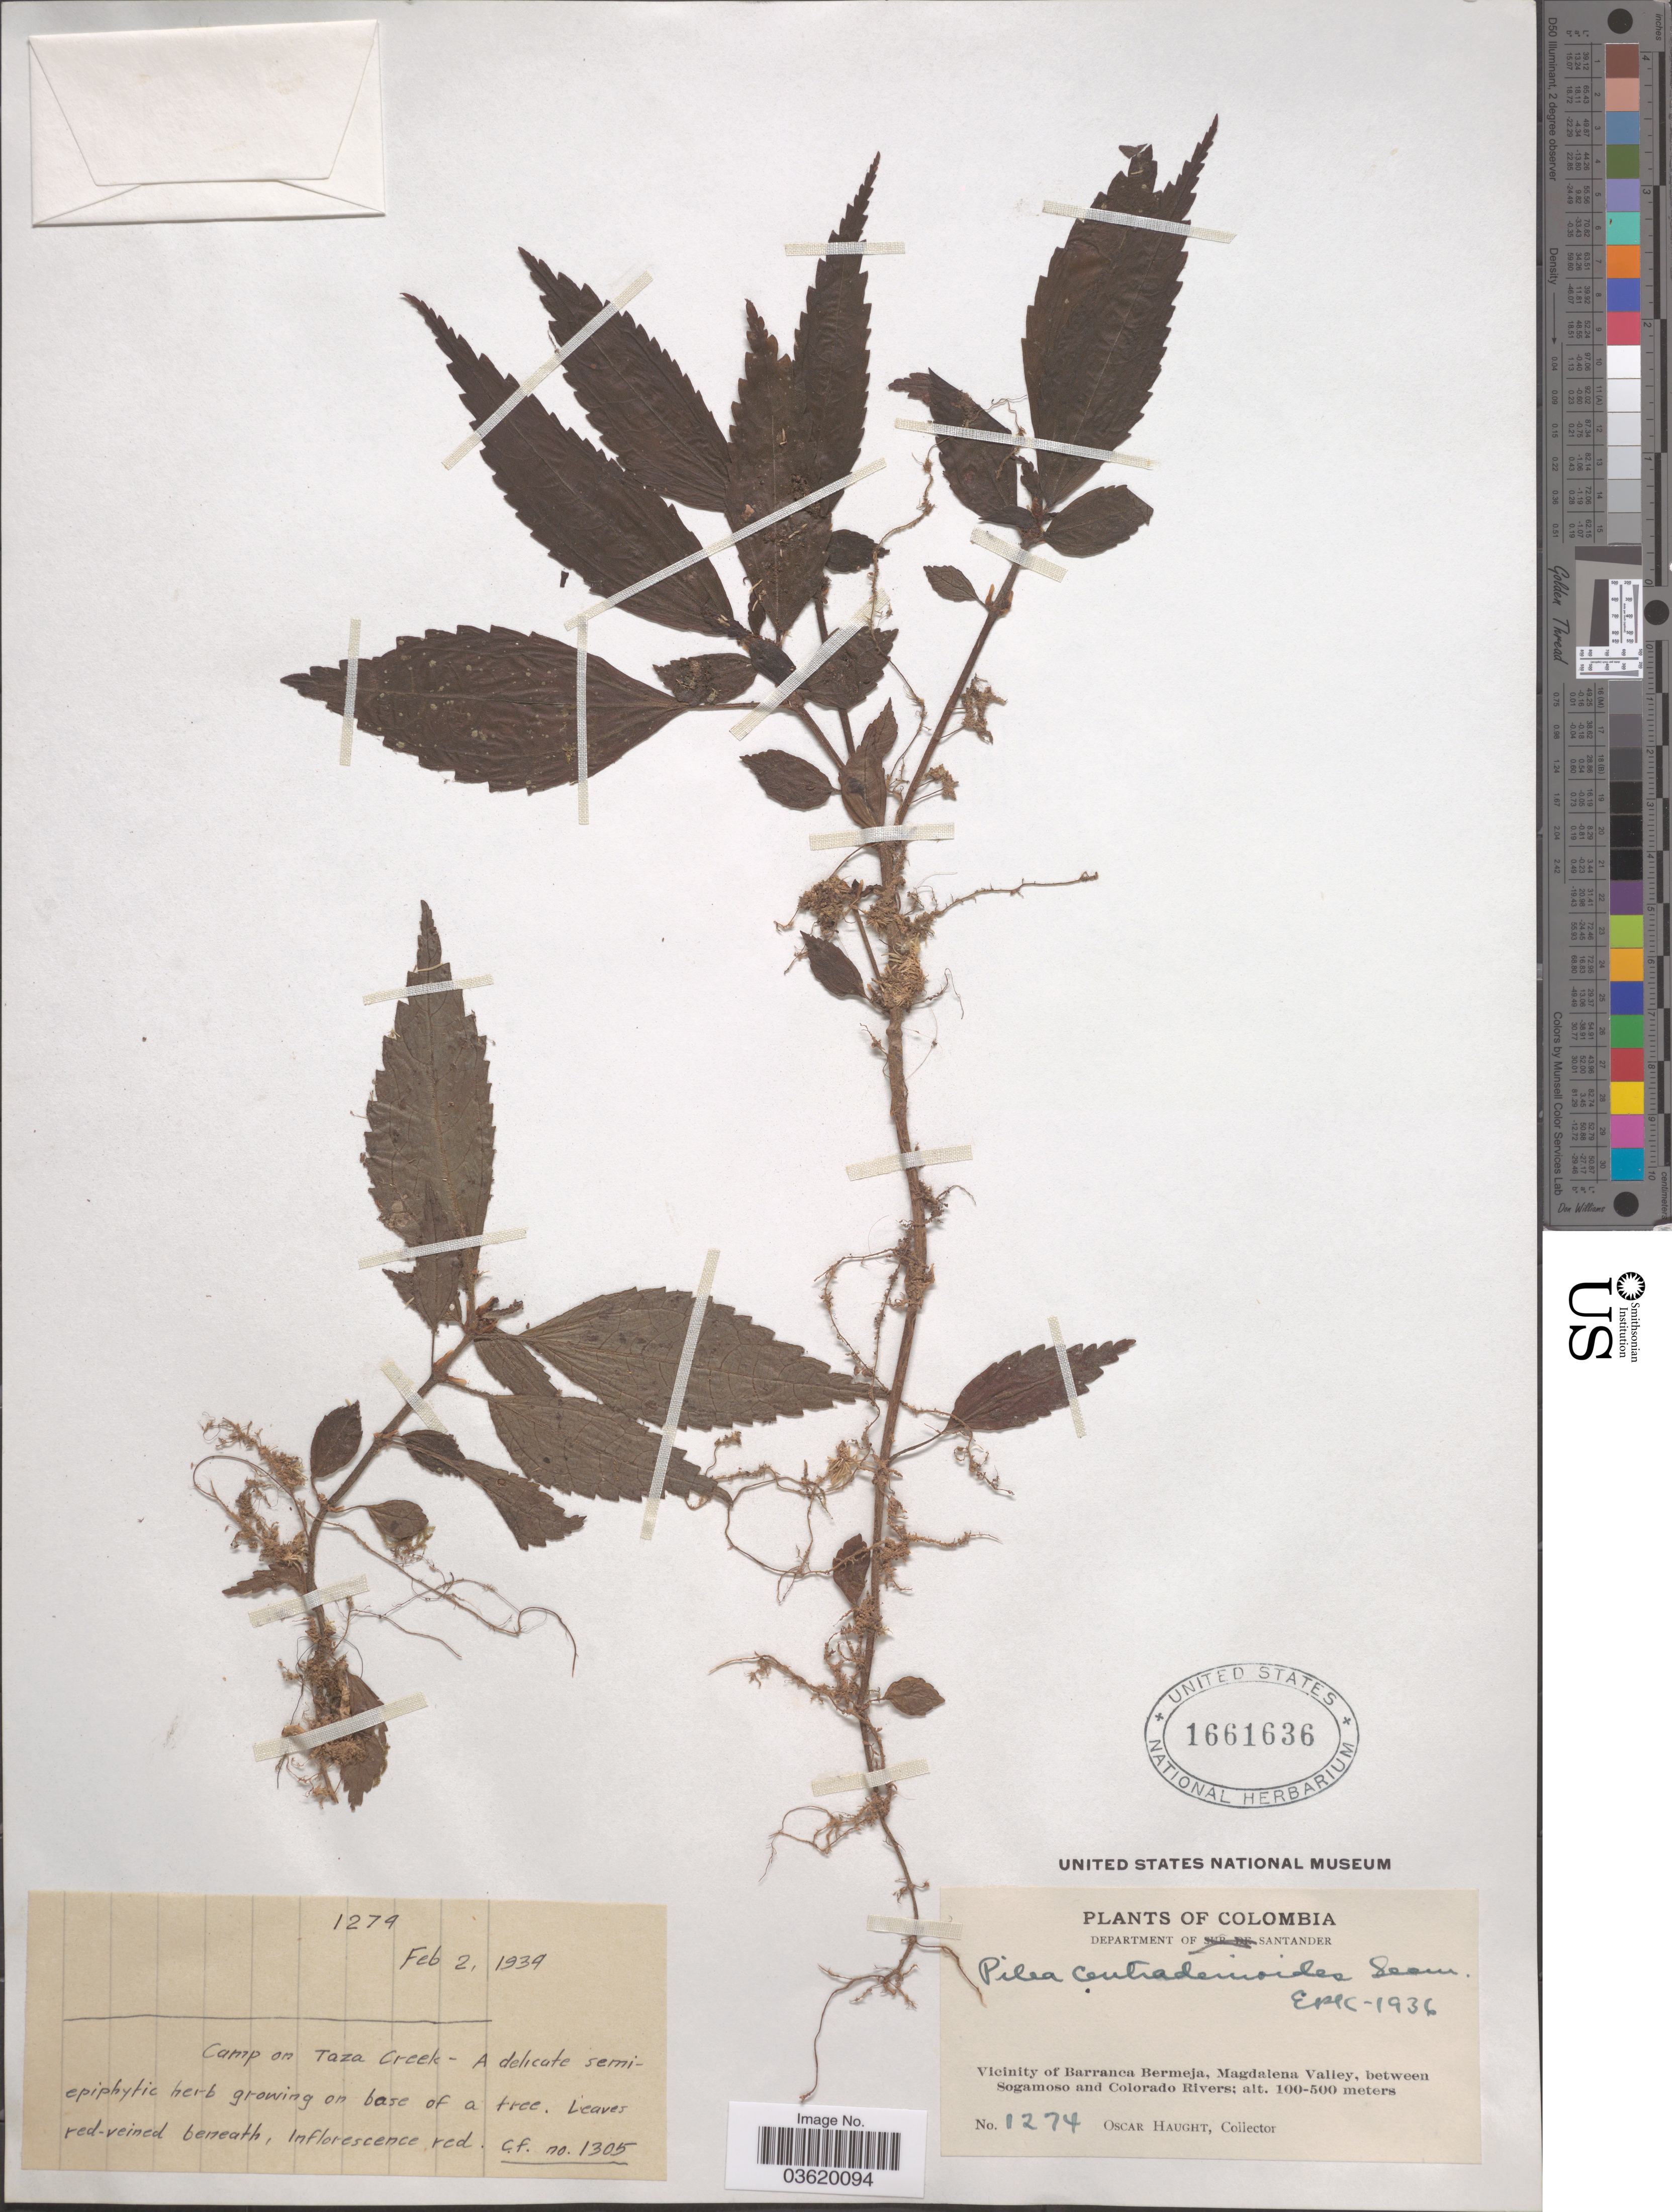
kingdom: Plantae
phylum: Tracheophyta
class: Magnoliopsida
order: Rosales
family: Urticaceae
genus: Pilea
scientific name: Pilea centradenioides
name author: Seem.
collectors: O. Haught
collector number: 1274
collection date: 1934-02-02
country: Colombia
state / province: Santander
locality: Camp on Taza Creek. Department of Santander. Vicinity of Barranca Bermeja, Magdalena Valley, between Sogamoso and Colorado Rivers.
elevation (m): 100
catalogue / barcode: US 1661636